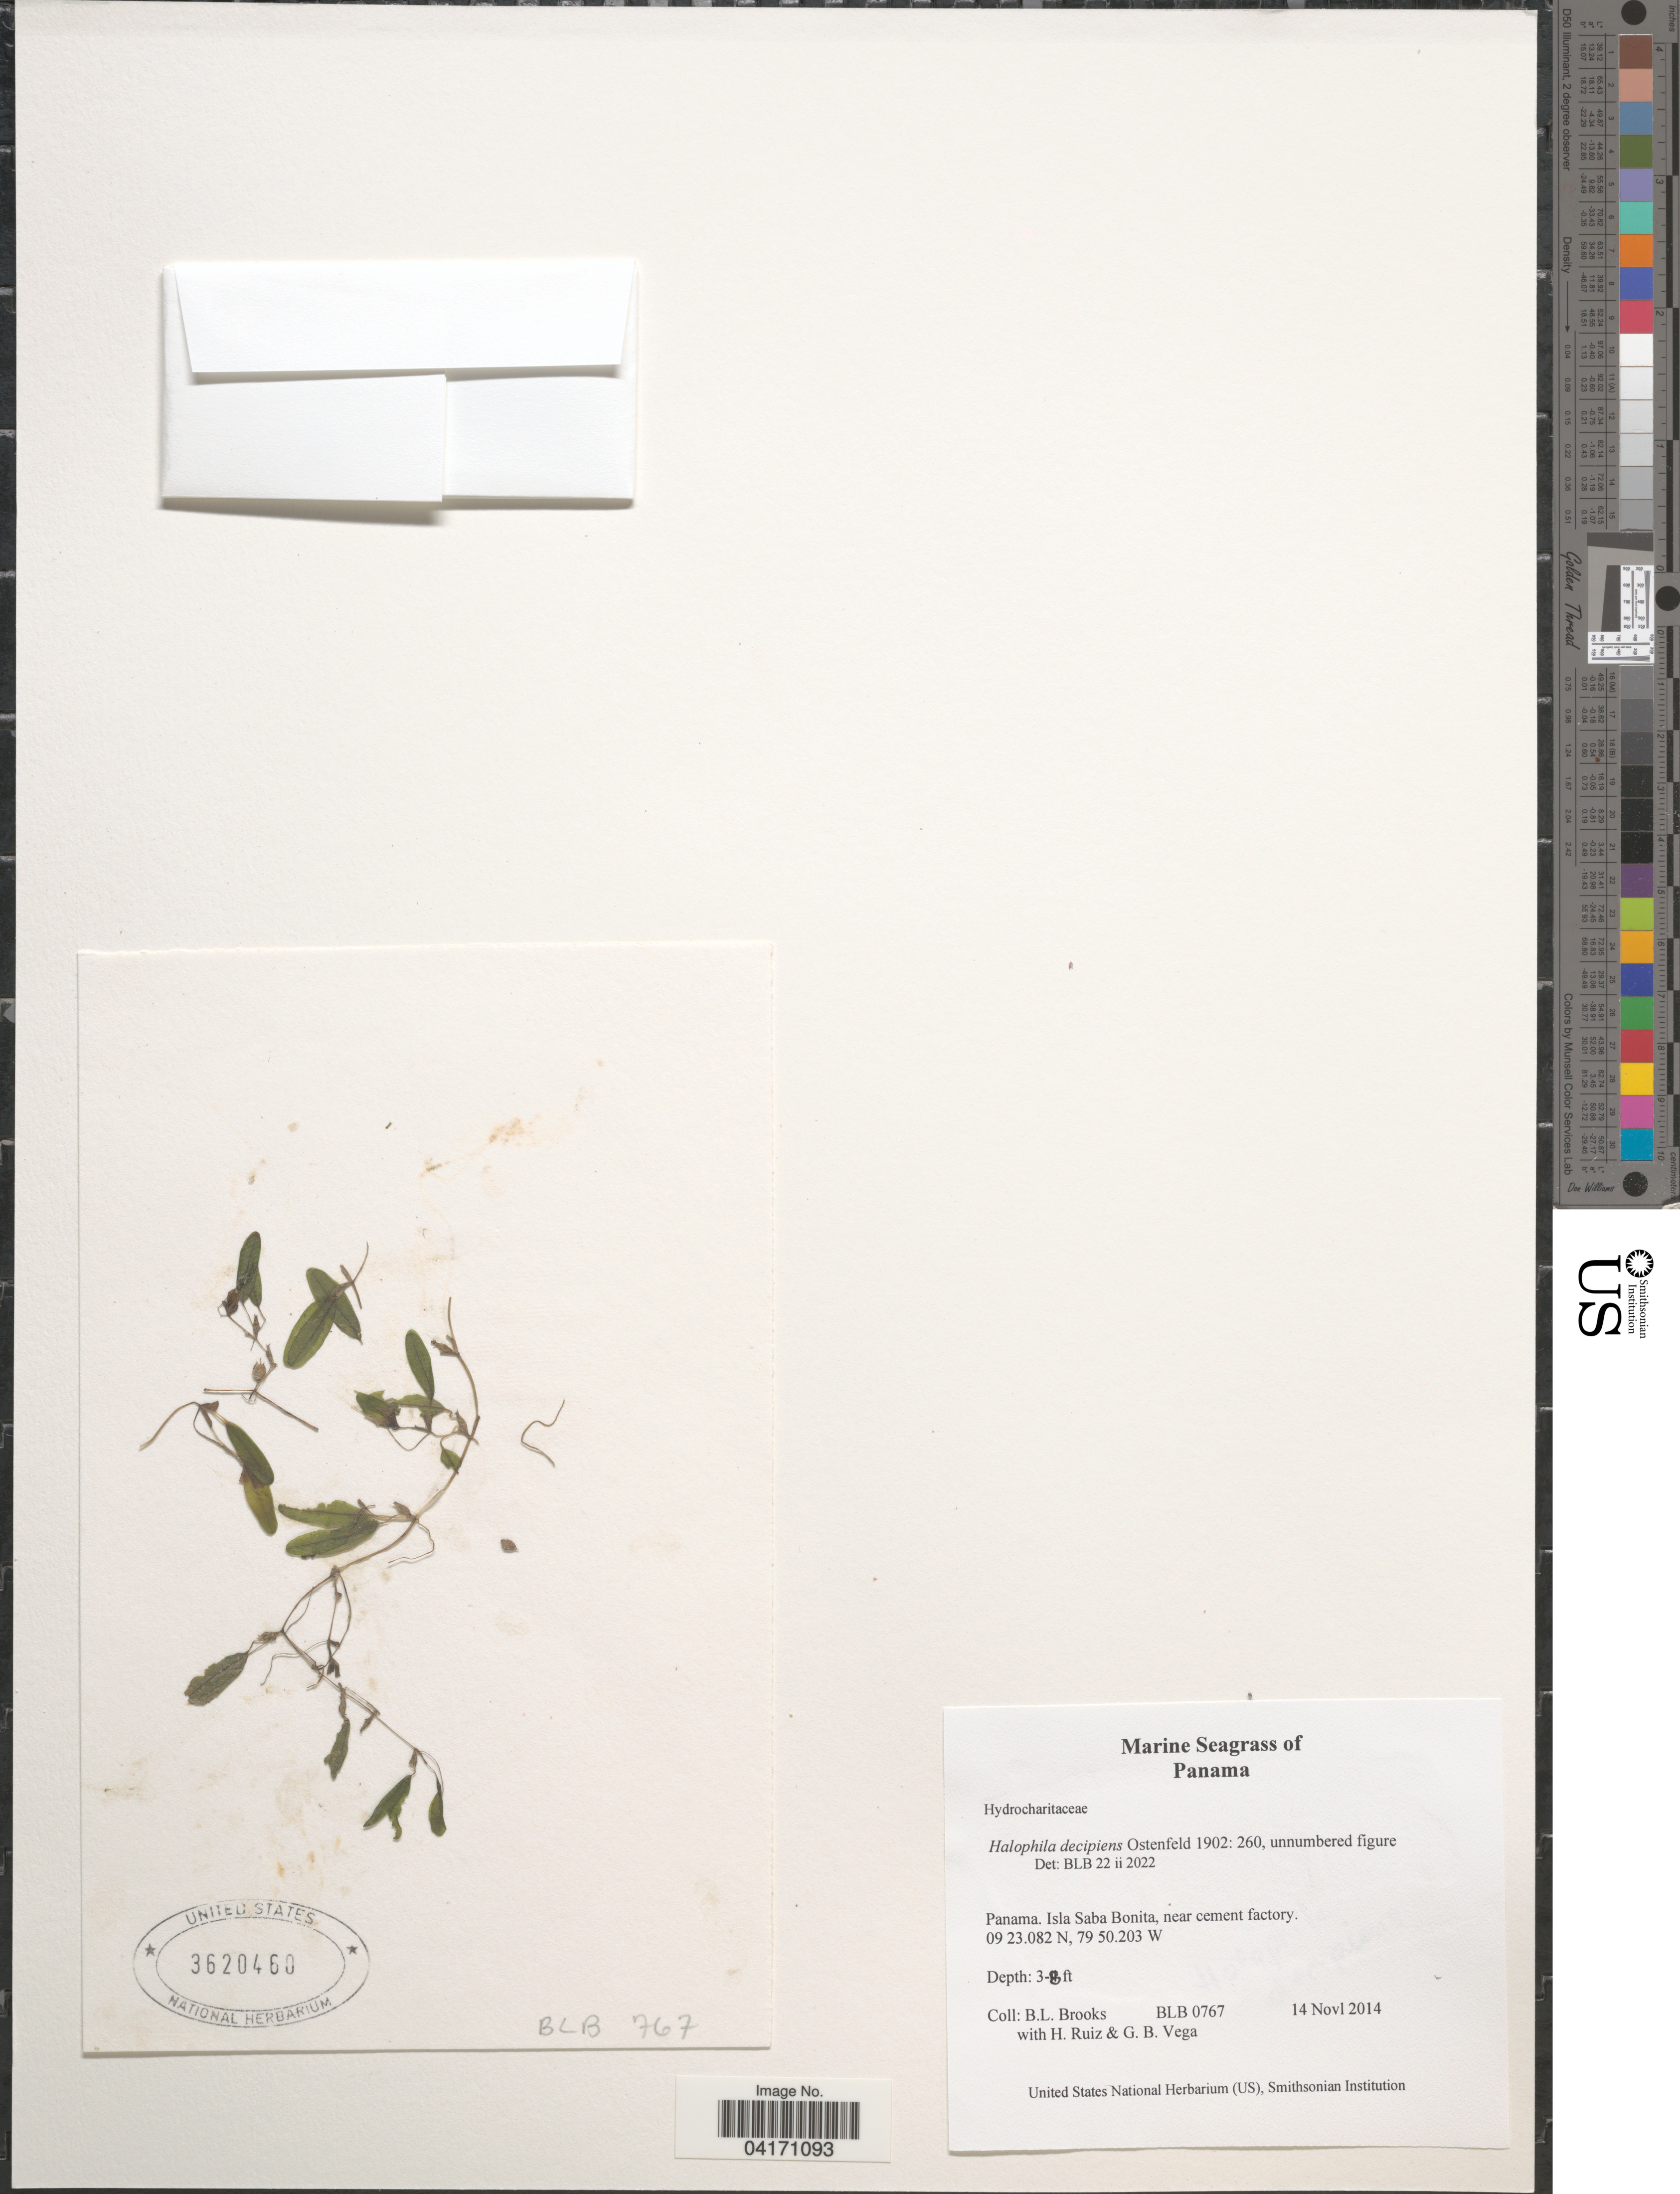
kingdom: Plantae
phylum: Tracheophyta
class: Liliopsida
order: Alismatales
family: Hydrocharitaceae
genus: Halophila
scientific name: Halophila decipiens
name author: Ostenf.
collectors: B. Brooks, H. Ruiz & G. B. Vega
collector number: BLB0767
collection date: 2014-11-14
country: Panama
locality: Isla Saba Bonita, near cement factory.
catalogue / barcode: US 3620460